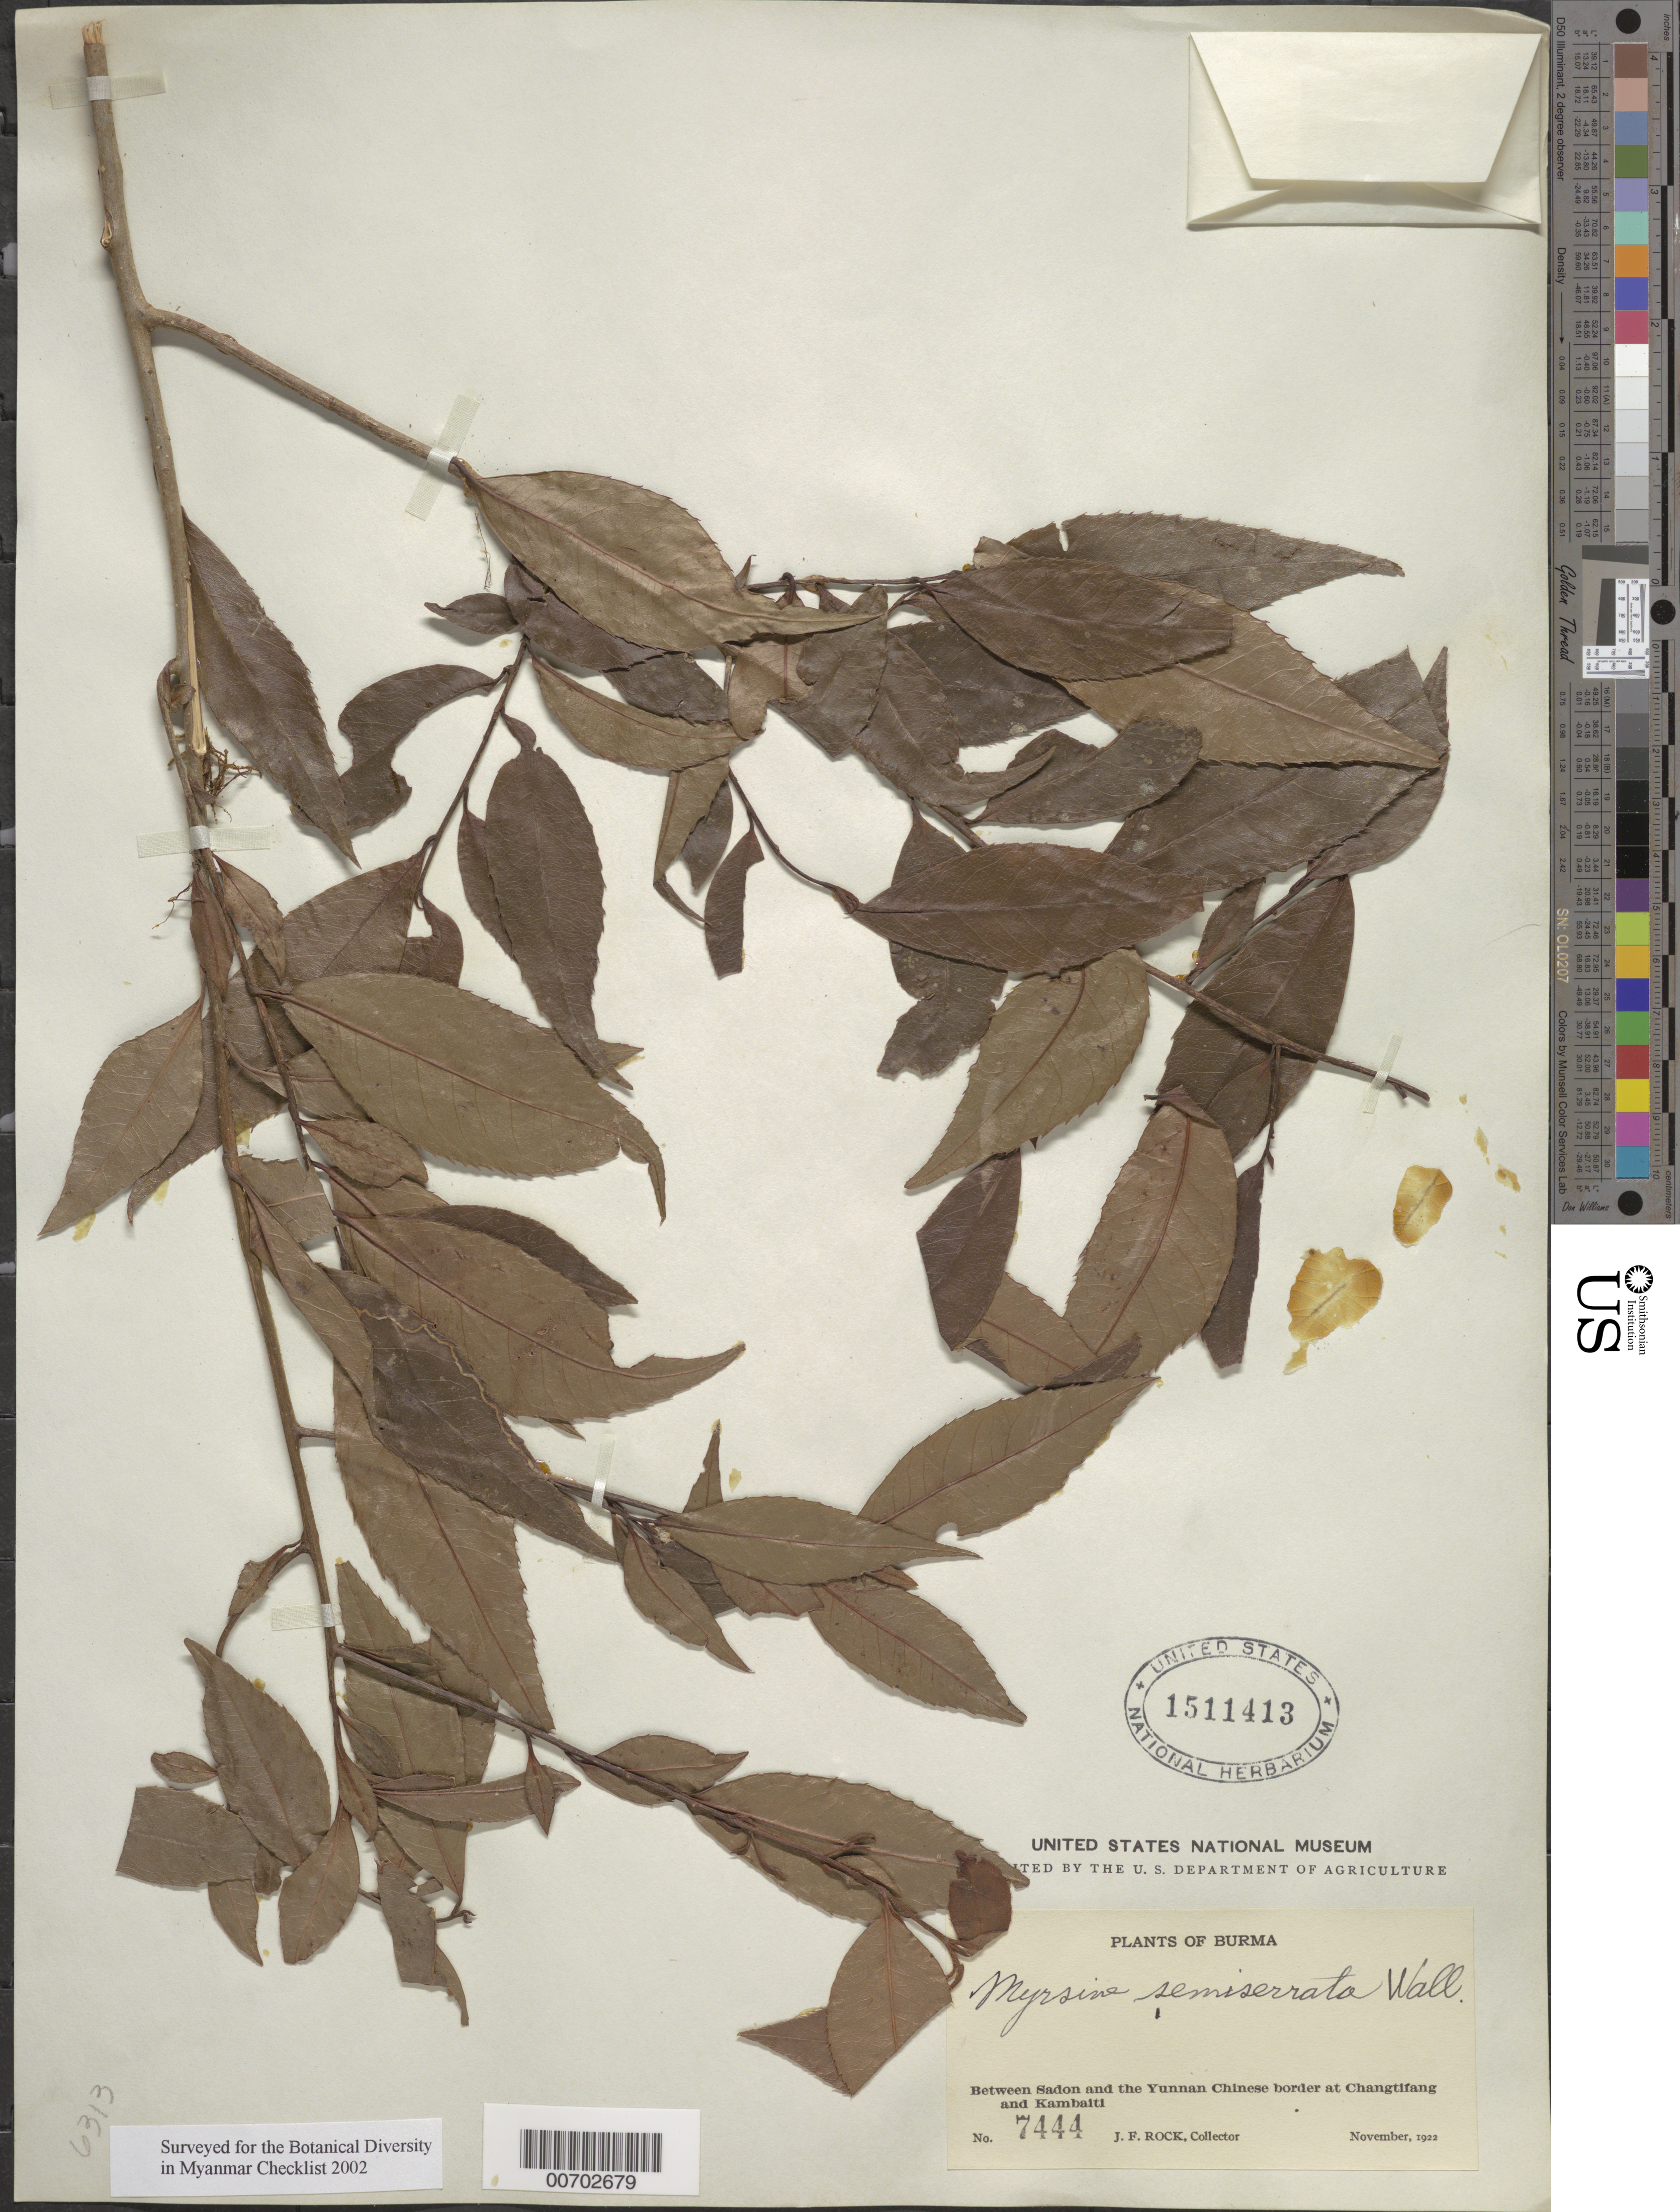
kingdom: Plantae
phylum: Tracheophyta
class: Magnoliopsida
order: Ericales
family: Primulaceae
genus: Myrsine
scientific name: Myrsine semiserrata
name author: Wall.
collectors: J. F. Rock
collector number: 7444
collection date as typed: Nov 1922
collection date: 1922-11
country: Myanmar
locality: Betw. Sadon & Yunnan Chines border at Changtifang and Kambaiti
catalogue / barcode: US 1511413